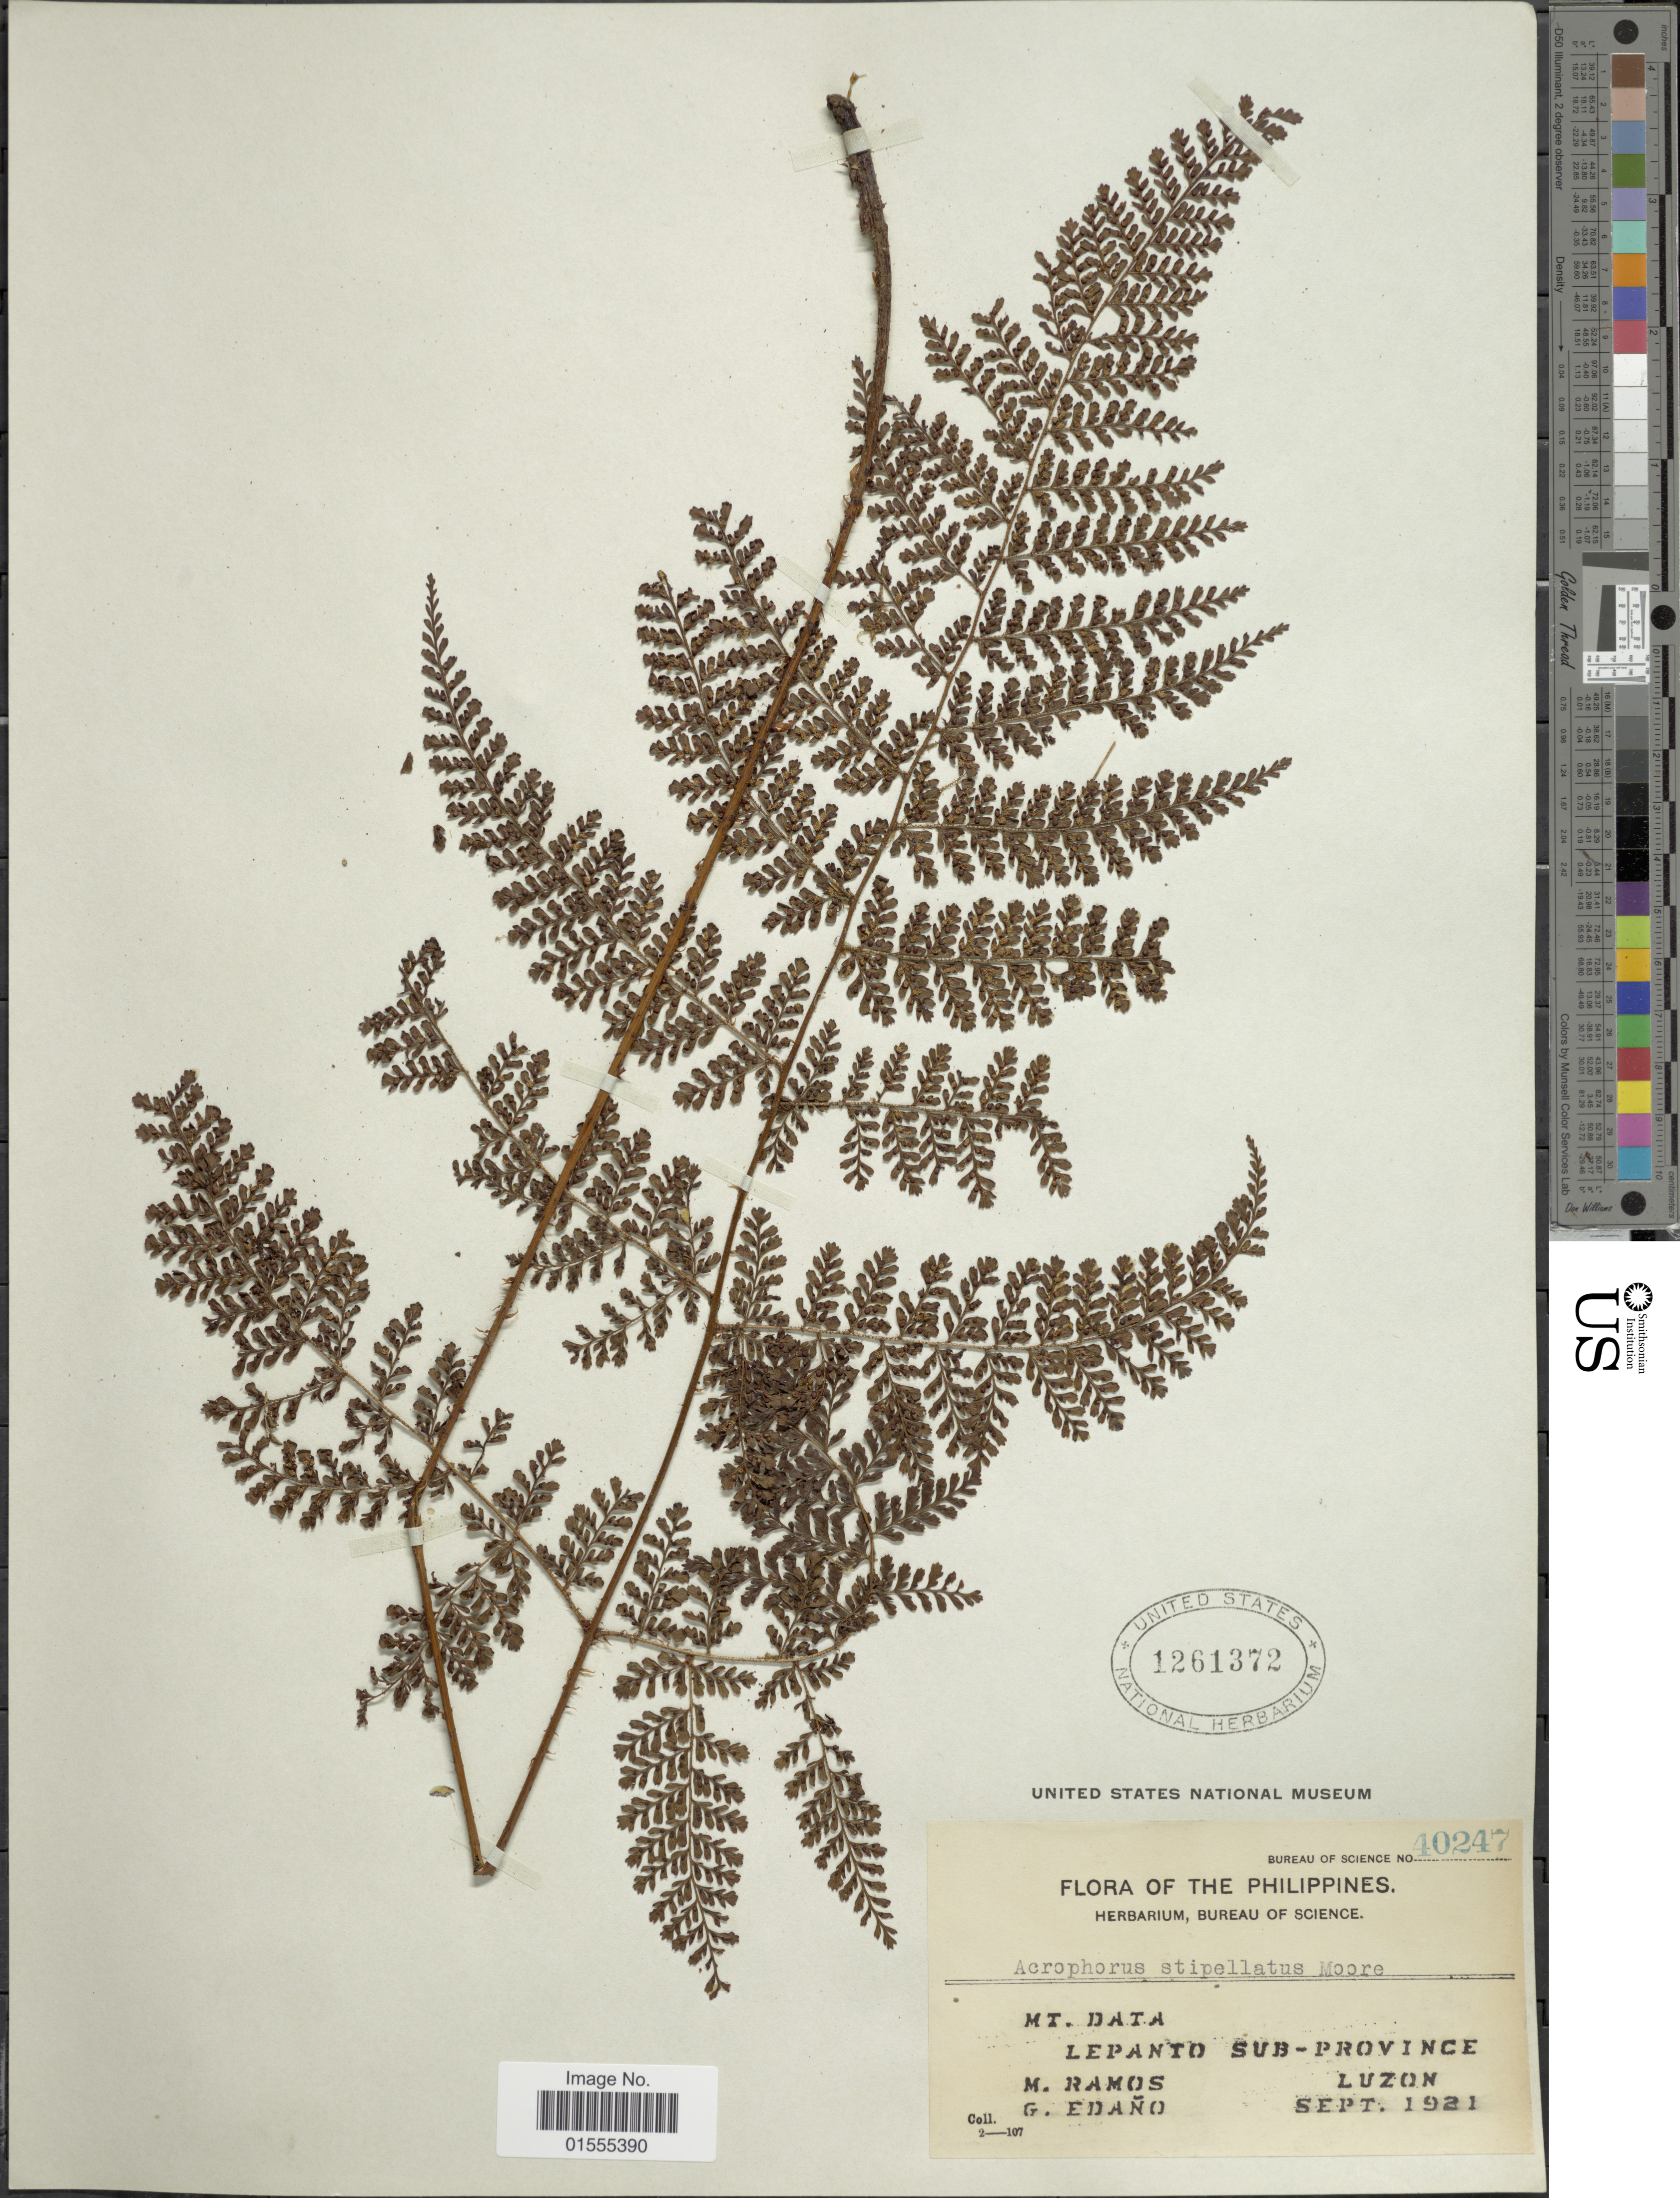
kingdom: Plantae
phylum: Tracheophyta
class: Polypodiopsida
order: Polypodiales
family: Dryopteridaceae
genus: Dryopteris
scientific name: Dryopteris pseudocaenopteris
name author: (Kunze) Li Bing Zhang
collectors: M. Ramos & G. Edaño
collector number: Bureau of Science 40247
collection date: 1921-09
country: Philippines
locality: Mt Data, Lepanto Sub-province, Luzon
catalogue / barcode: US 1261372